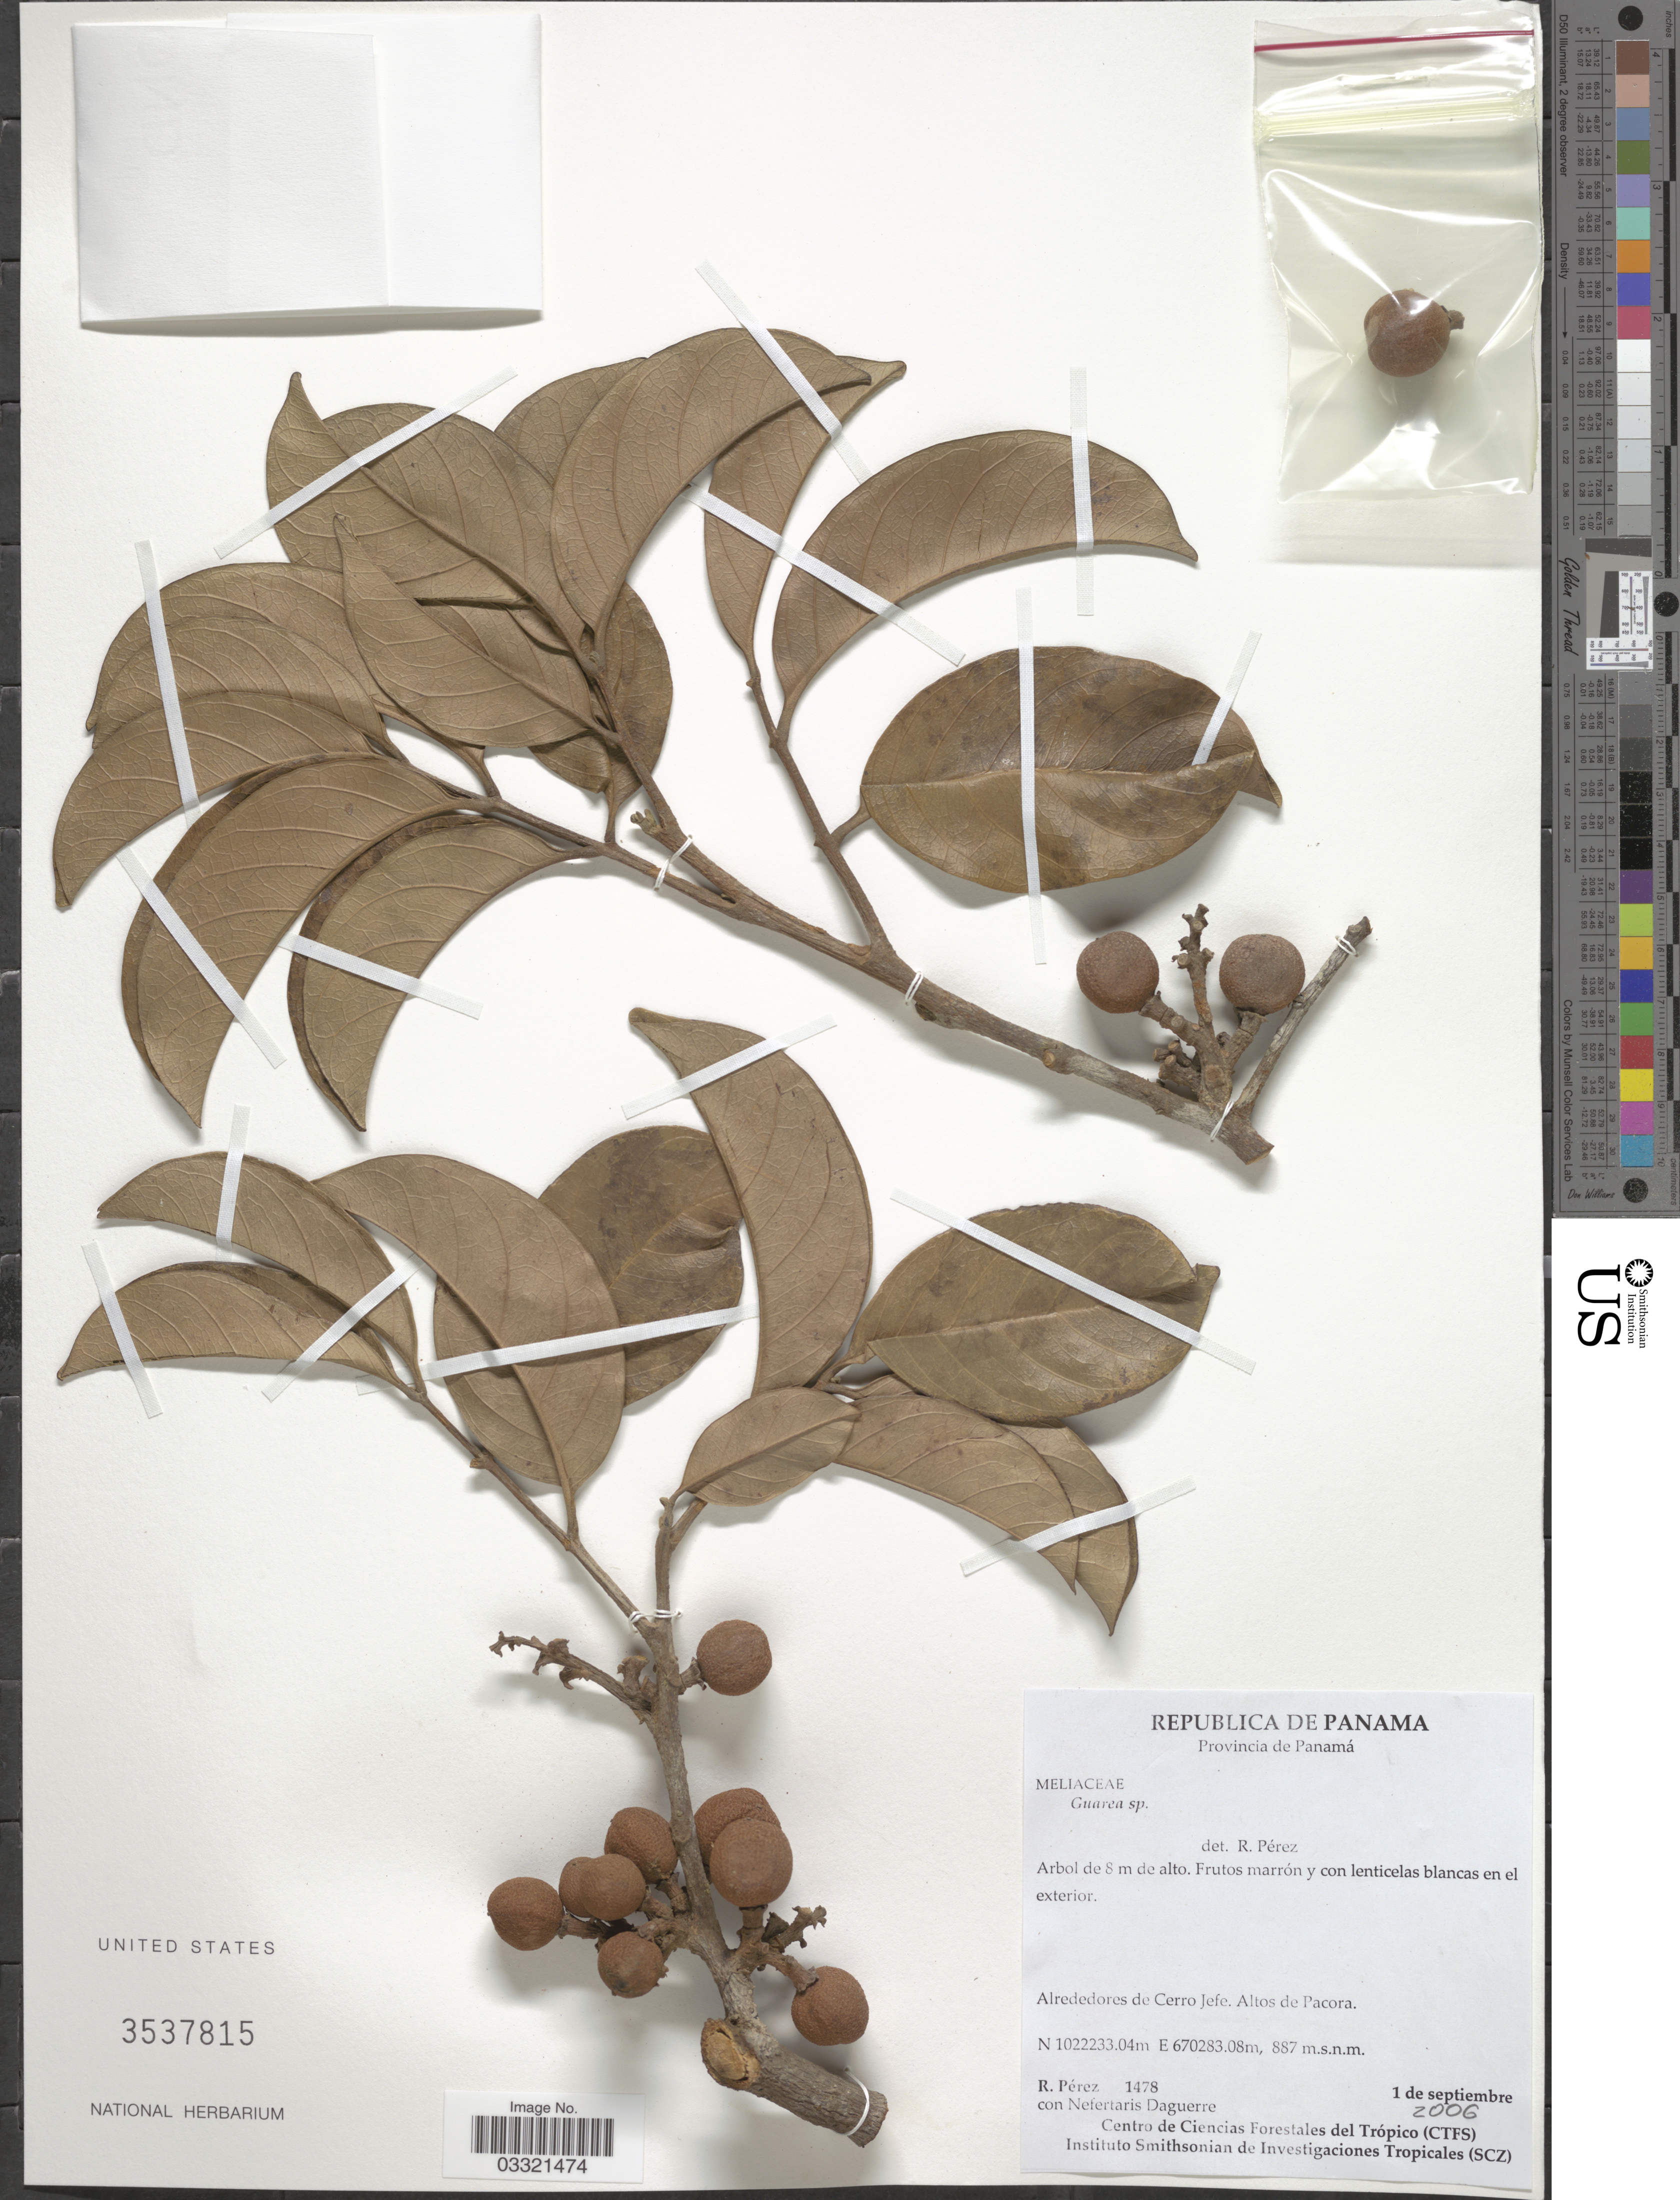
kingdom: Plantae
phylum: Tracheophyta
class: Magnoliopsida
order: Sapindales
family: Meliaceae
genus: Guarea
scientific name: Guarea sp.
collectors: R. Perez & N. Daguerre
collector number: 1478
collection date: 2006-09-01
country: Panama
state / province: Panamá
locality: Alrededores de Cerro Jefe. Altos de Pacora.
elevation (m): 887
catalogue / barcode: US 3537815